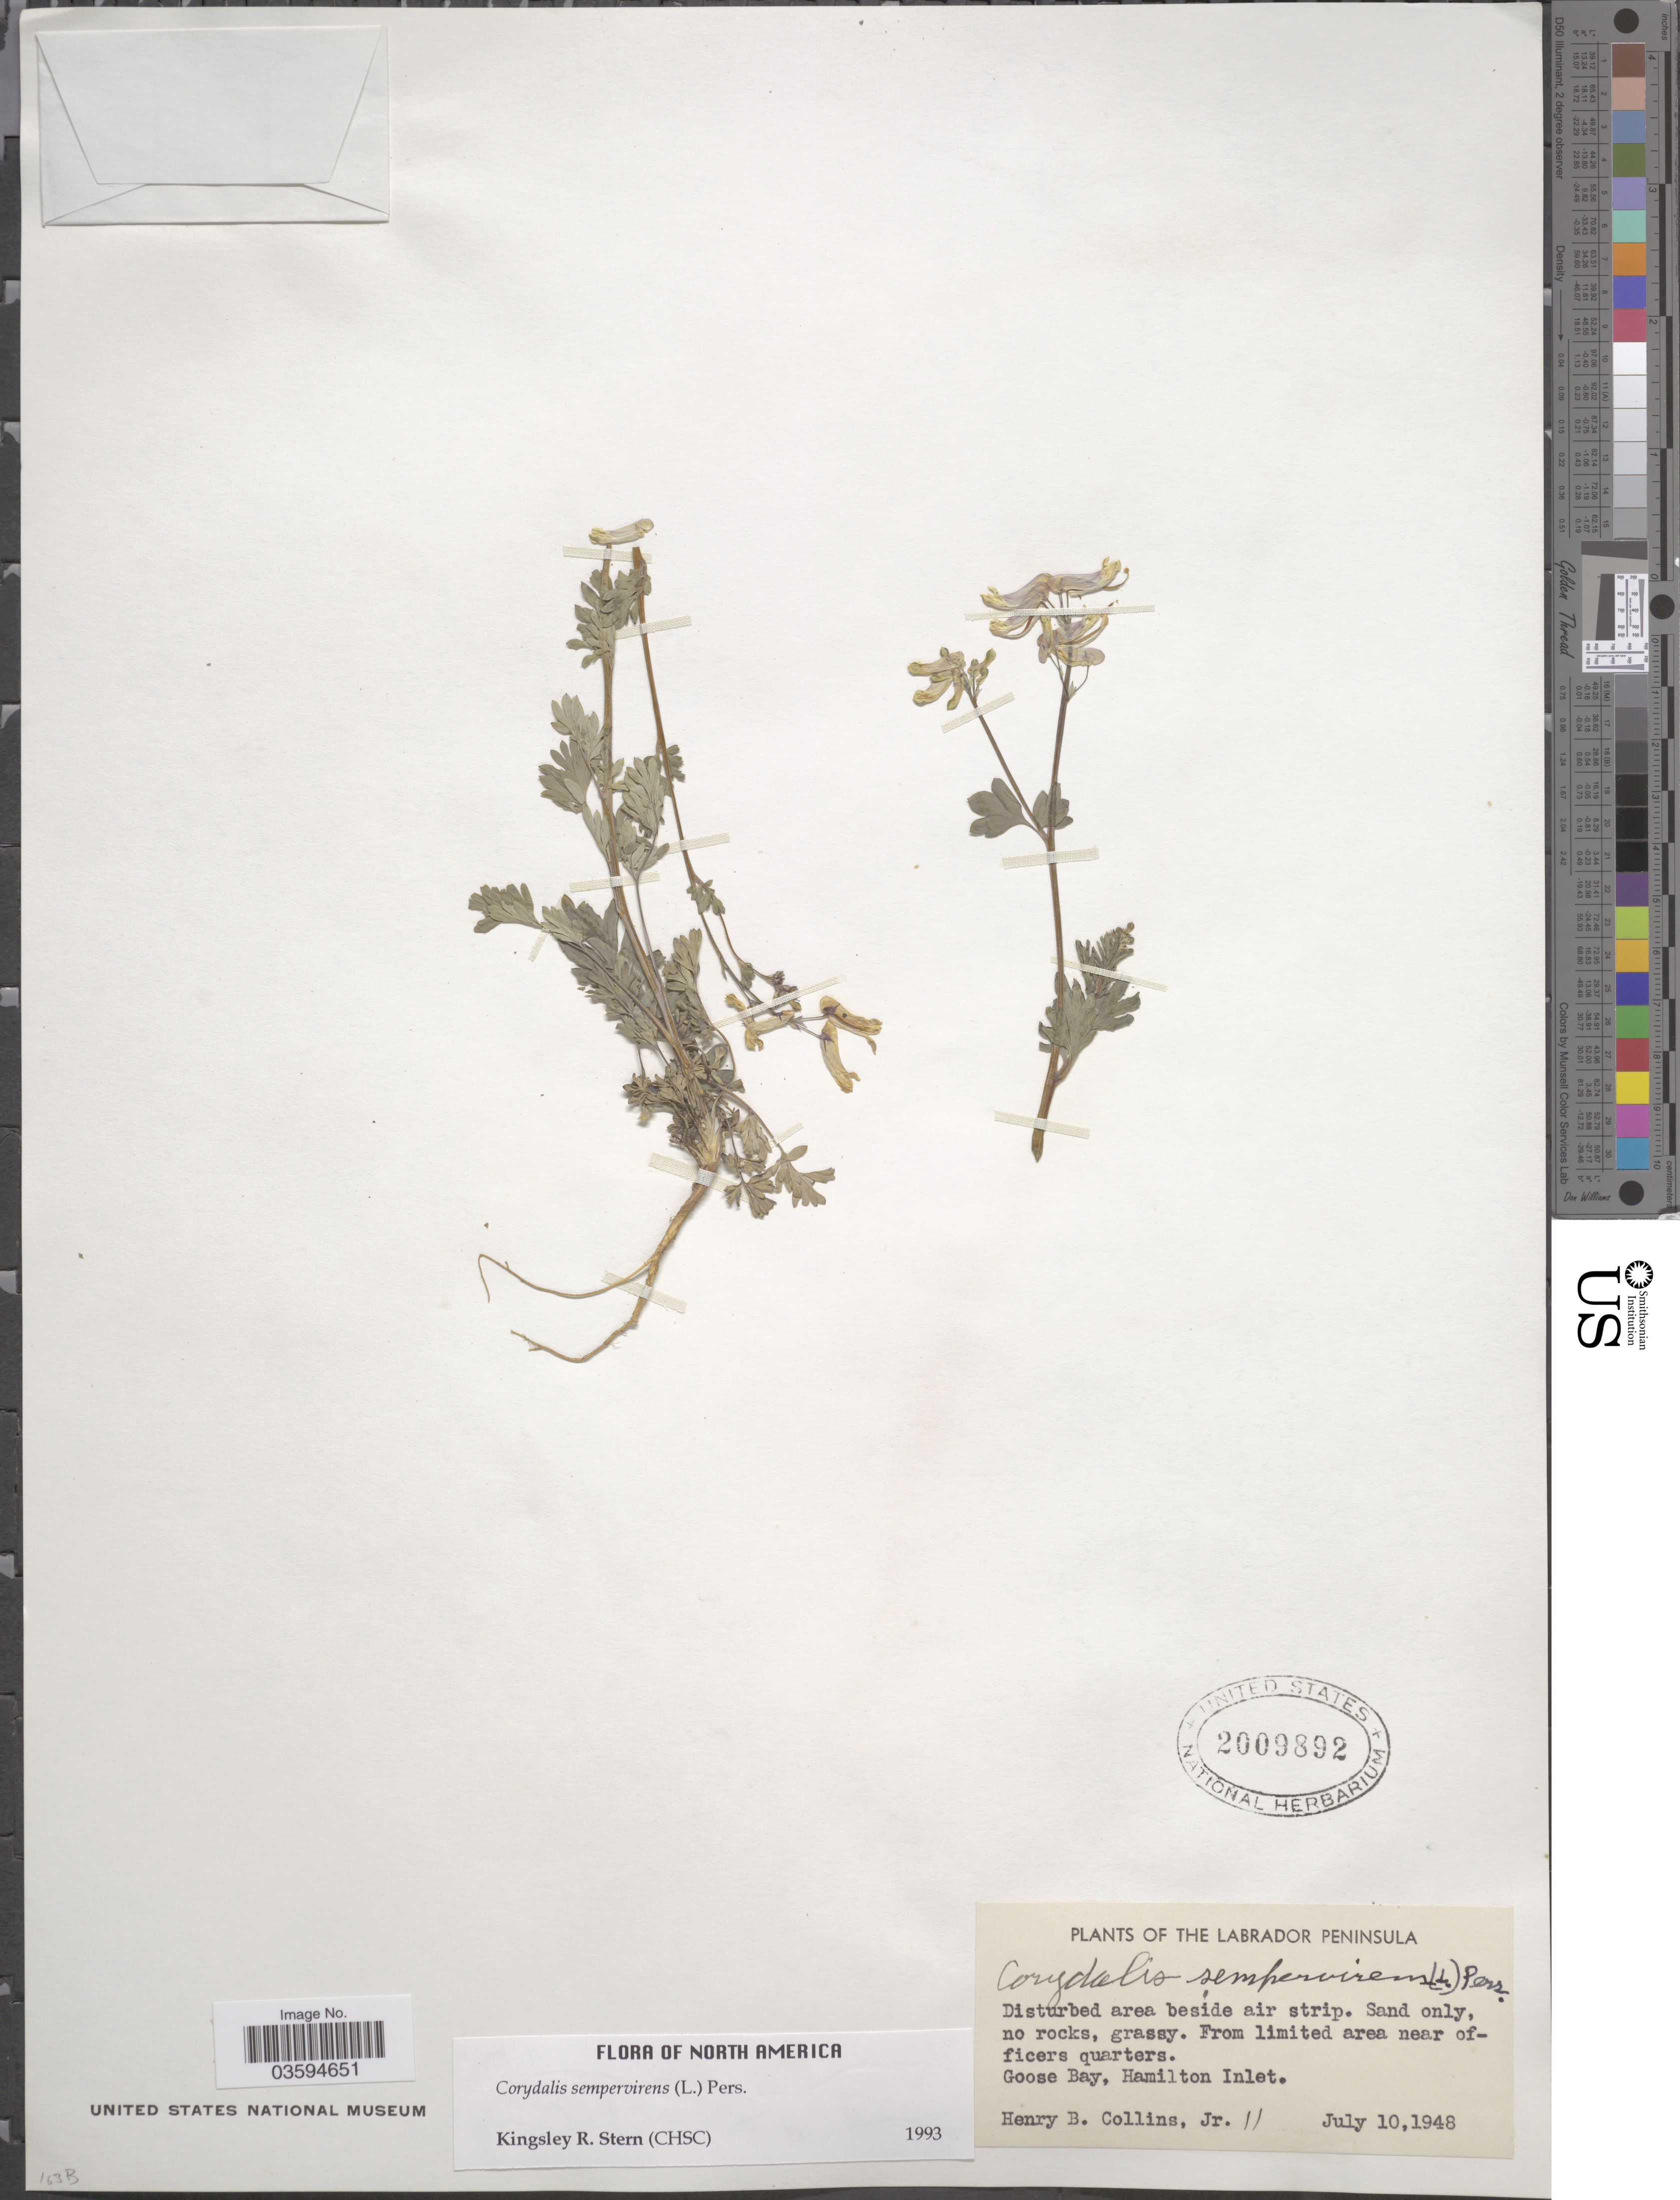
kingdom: Plantae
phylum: Tracheophyta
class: Magnoliopsida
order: Ranunculales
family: Papaveraceae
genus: Capnoides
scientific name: Capnoides sempervirens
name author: (L.) Borkh.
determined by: Strong, M. T., (US), Smithsonian Institution - National Museum of Natural History (UNITED STATES)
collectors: H. Collins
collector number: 11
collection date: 1948-07-10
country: Canada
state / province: Newfoundland and Labrador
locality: The Labrador Peninsula. Disturbed area beside air strip. From limited area near officers quarters. Goose Bay, Hamilton Inlet.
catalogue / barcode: US 2009892